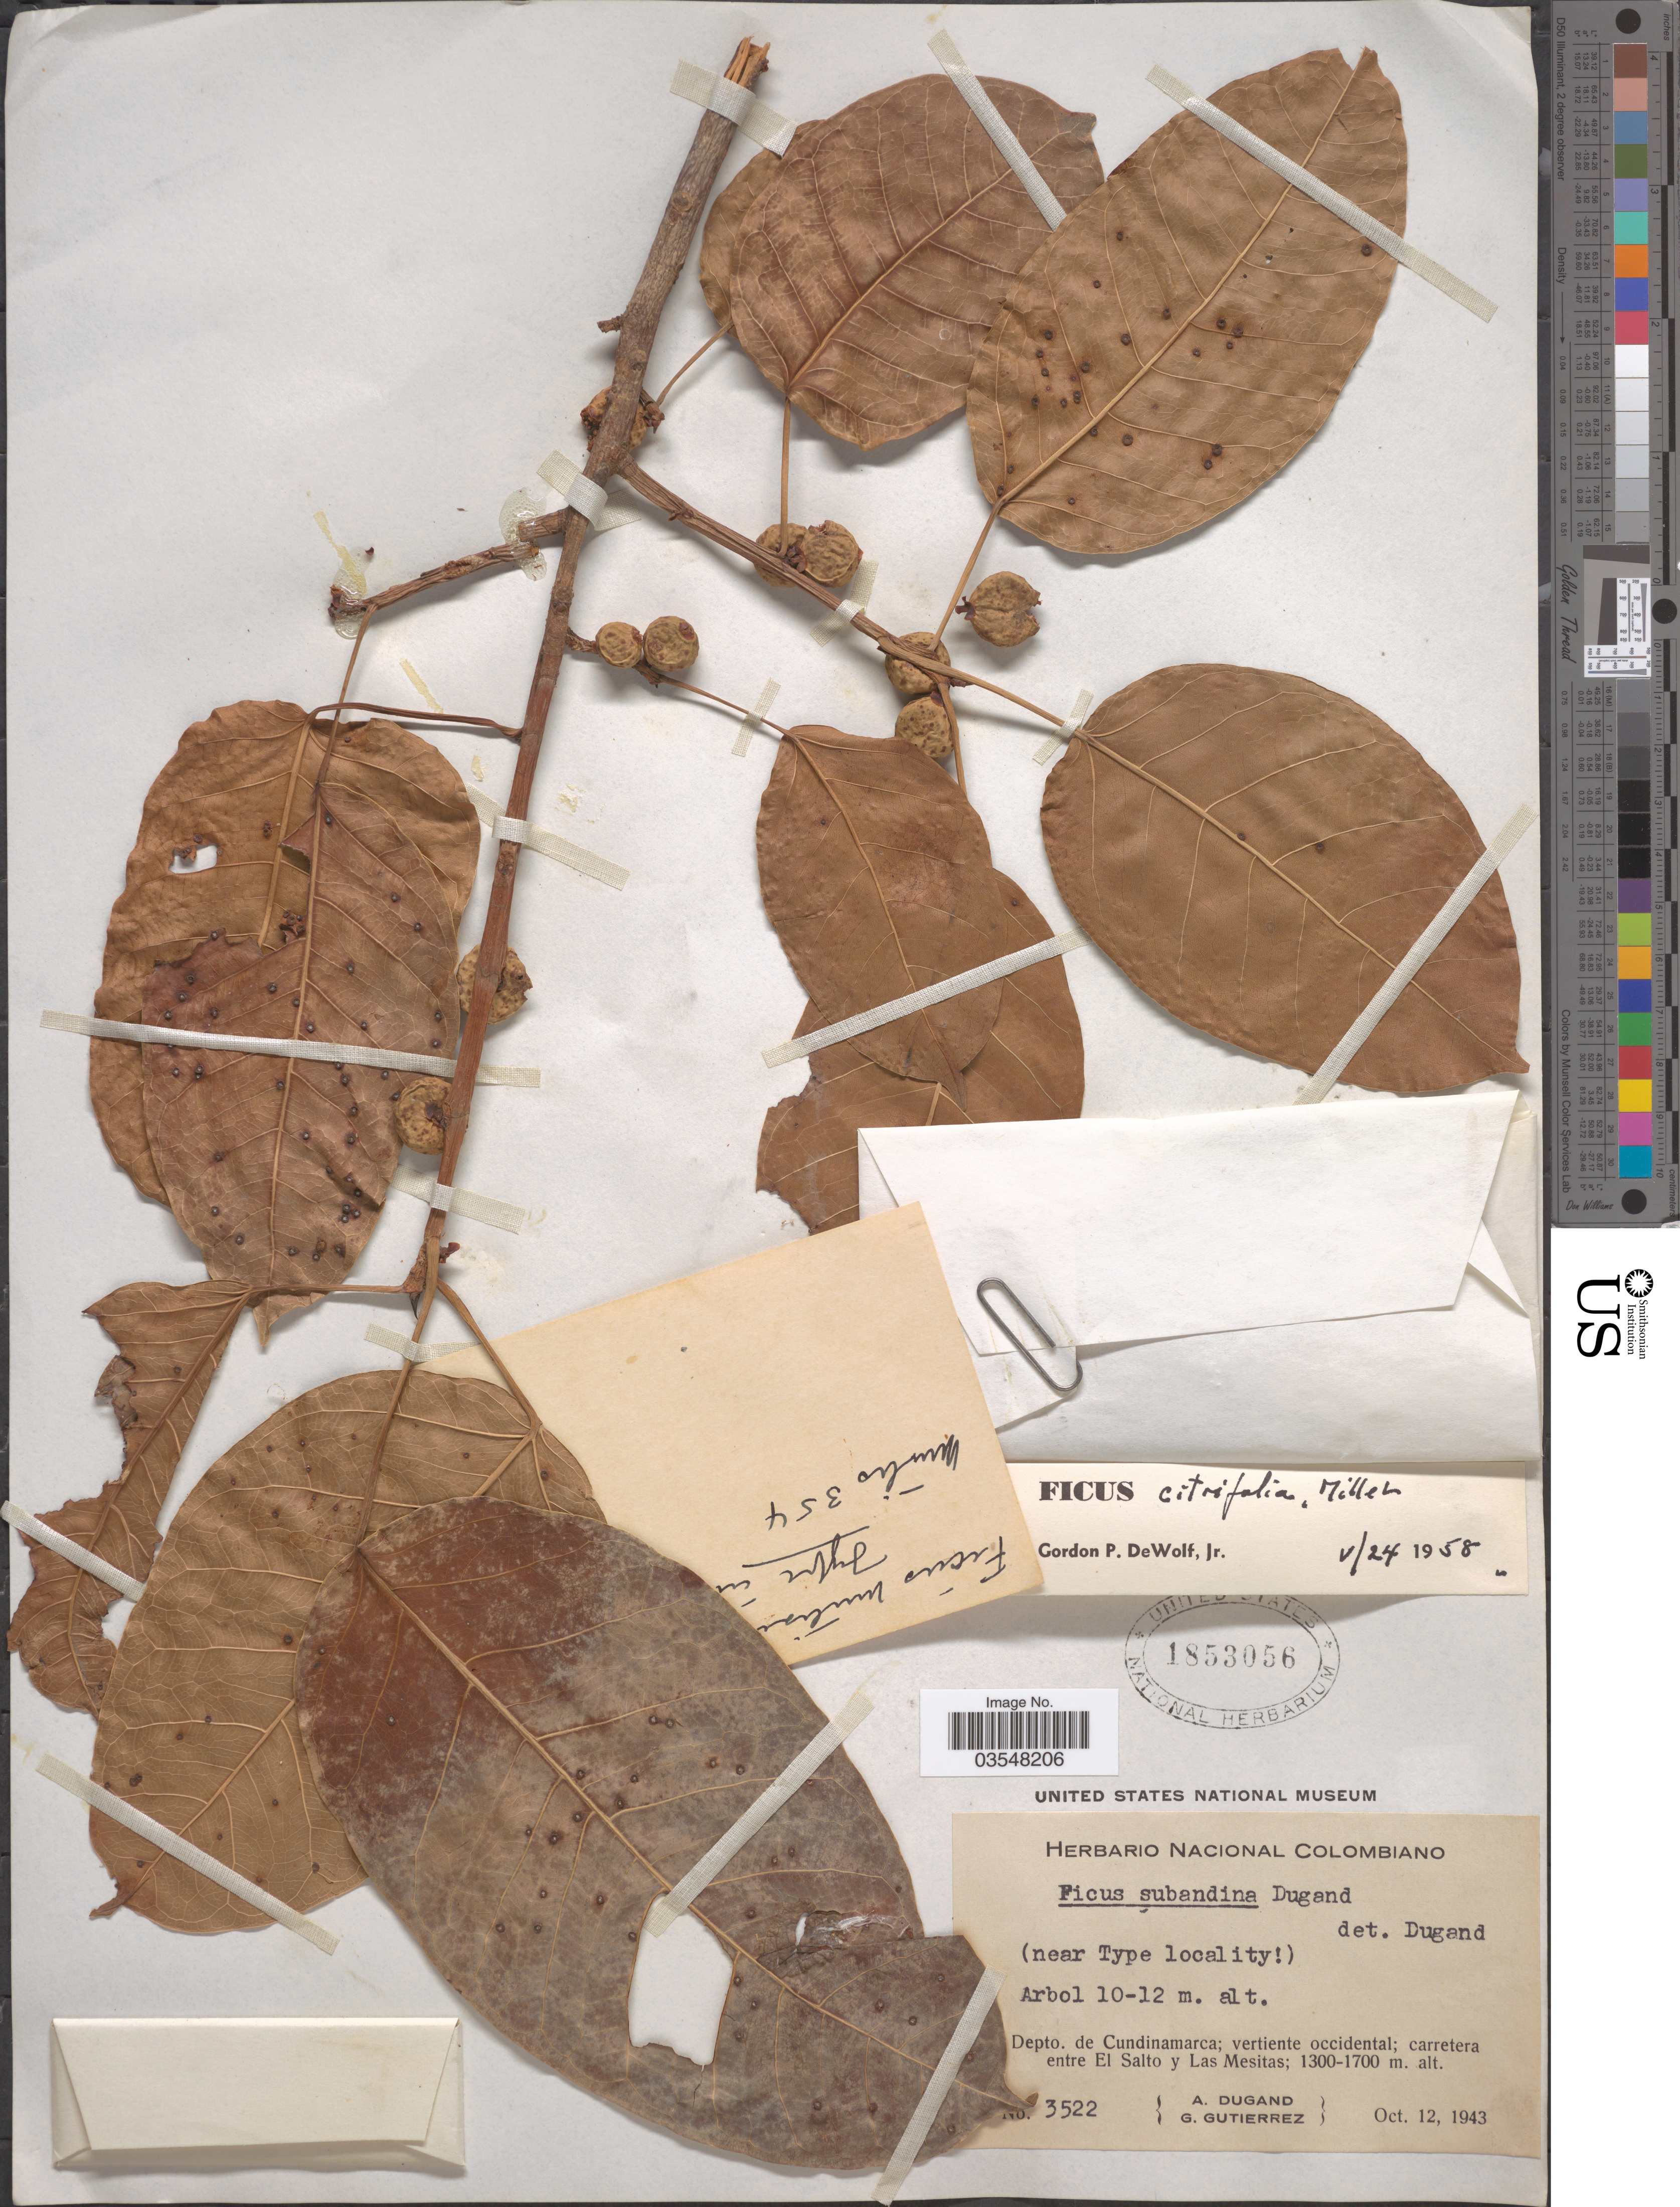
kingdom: Plantae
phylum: Tracheophyta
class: Magnoliopsida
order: Rosales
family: Moraceae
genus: Ficus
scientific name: Ficus citrifolia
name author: Mill.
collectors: A. Dugand & G. Gutierrez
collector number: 3522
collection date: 1943-10-12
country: Colombia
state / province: Cundinamarca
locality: Depto. de Cundinamarca; vertiente occidental; carretera entre El Salto y Las Mesitas.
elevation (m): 1300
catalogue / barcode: US 1853056